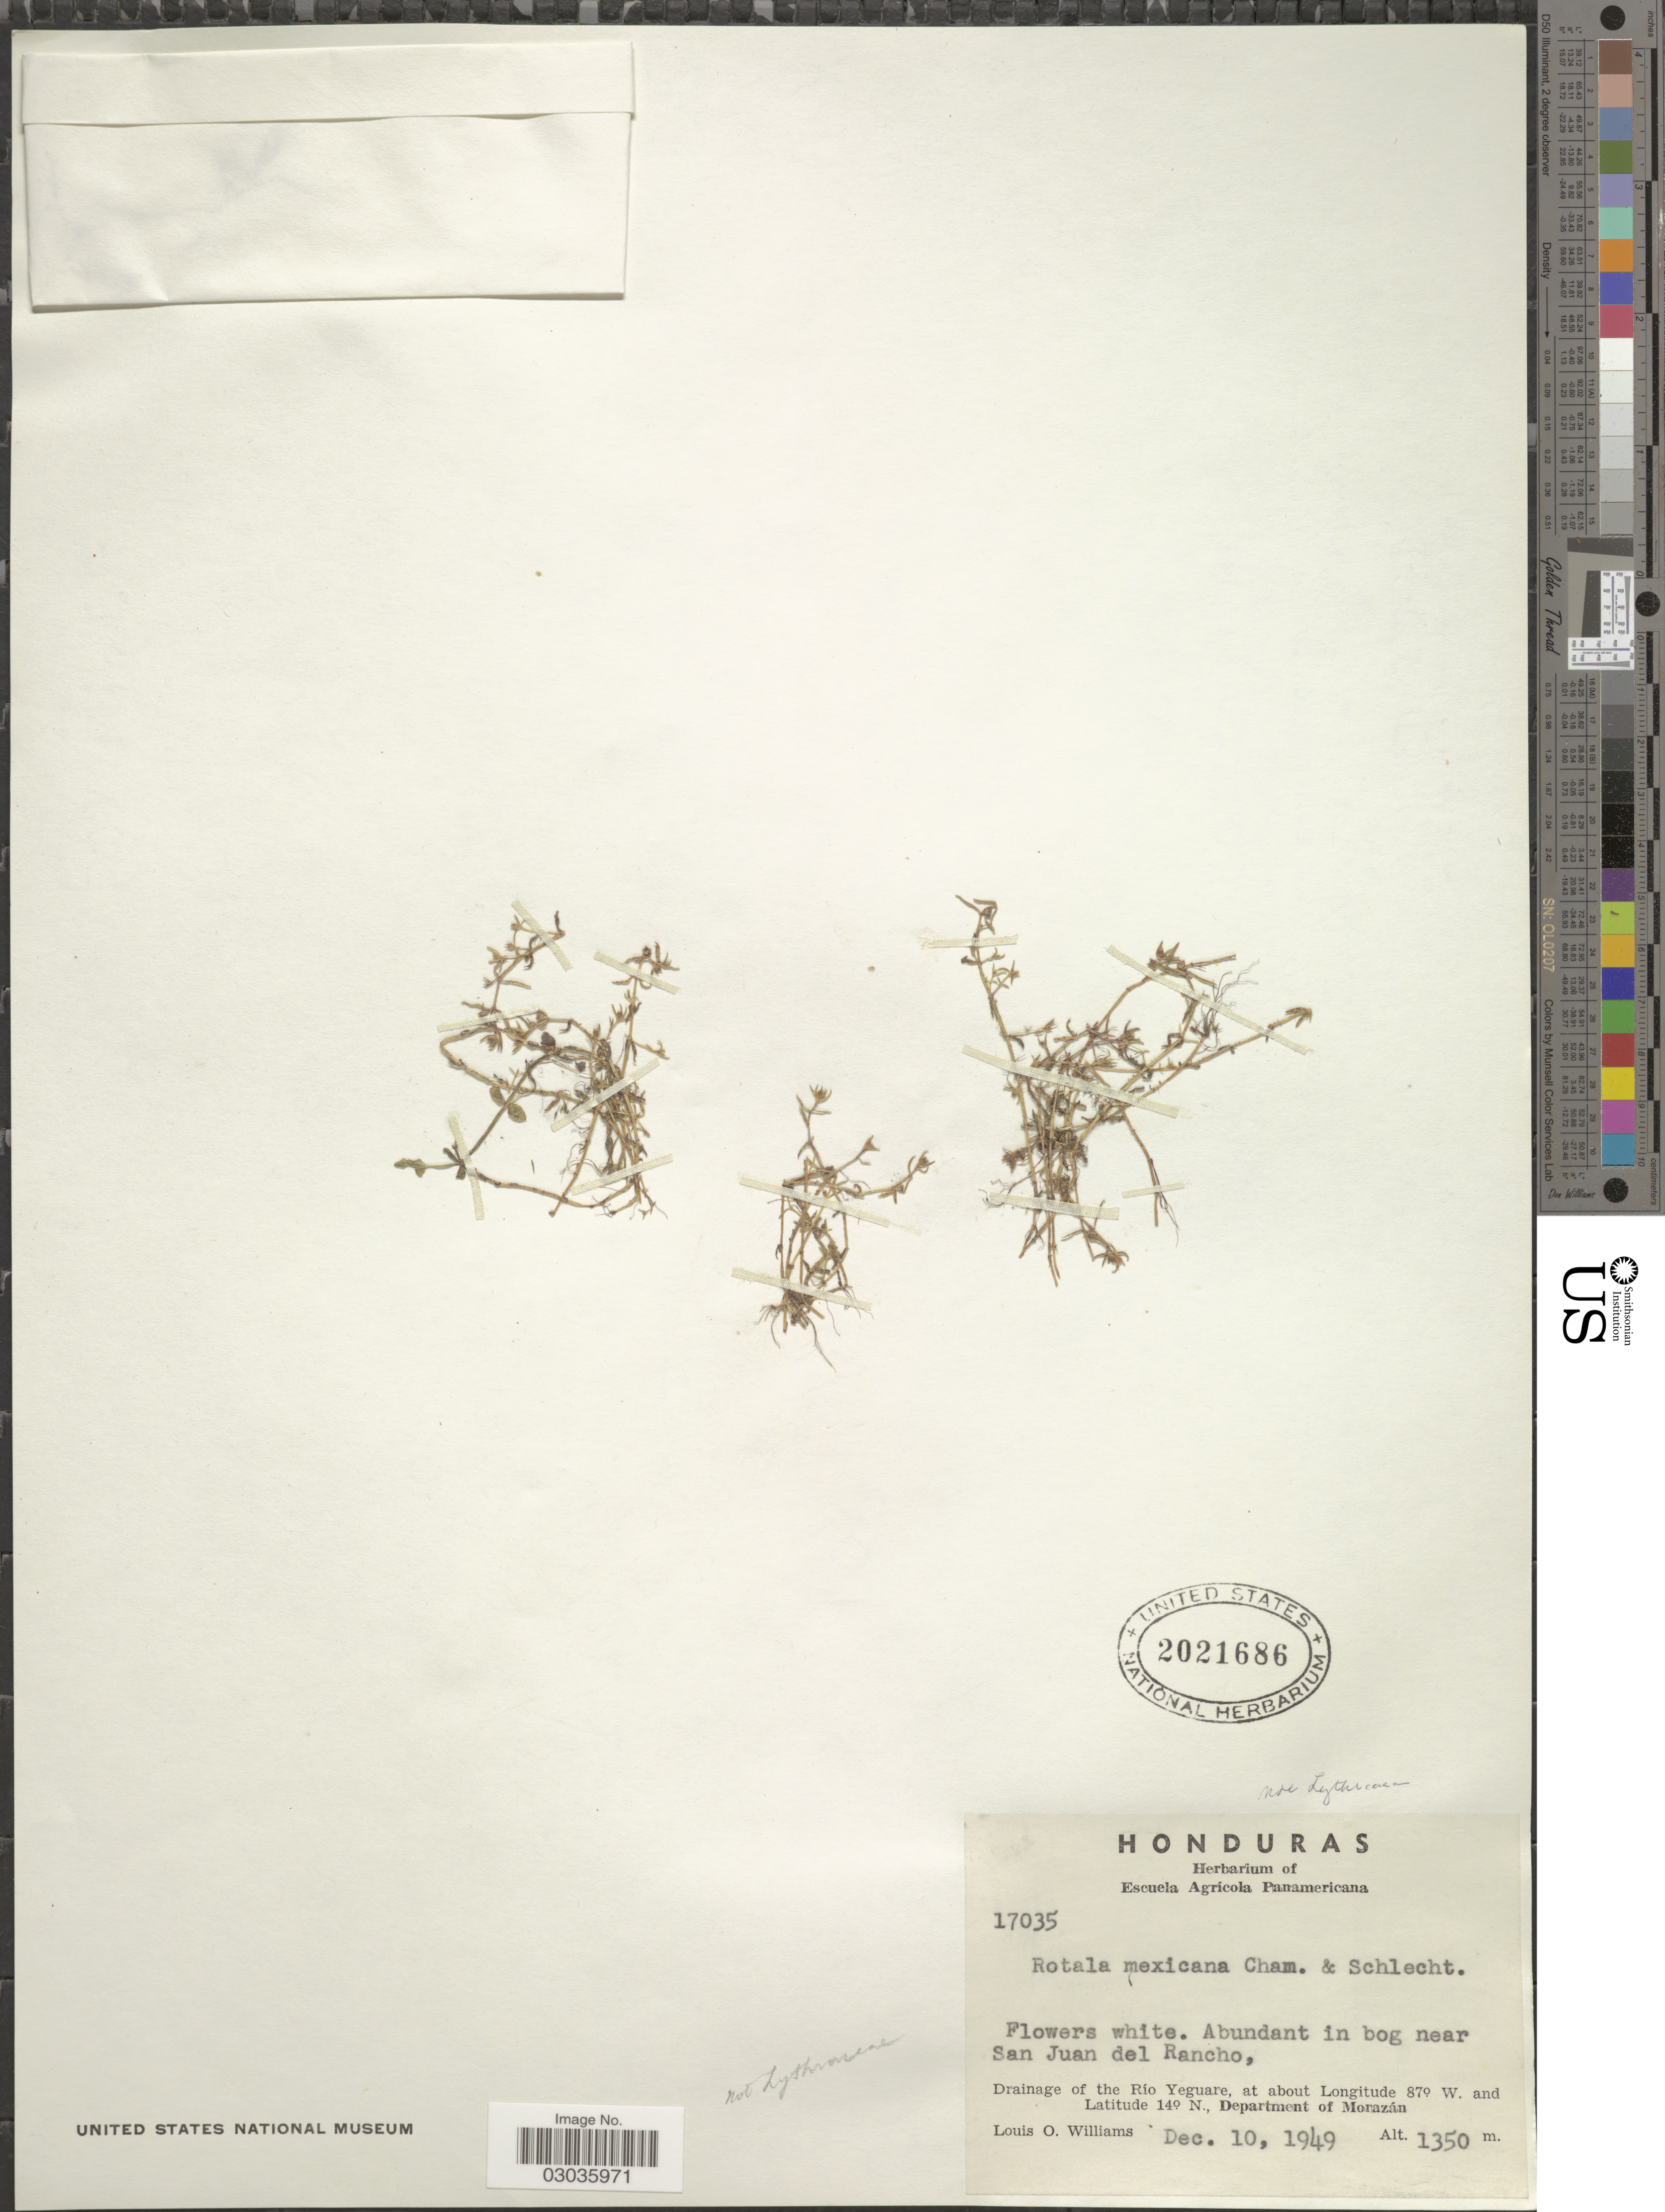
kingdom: Plantae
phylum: Tracheophyta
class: Magnoliopsida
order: Myrtales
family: Lythraceae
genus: Rotala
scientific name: Rotala mexicana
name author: Cham. & Schltdl.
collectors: L. O. Williams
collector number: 17035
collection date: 1949-12-10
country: Honduras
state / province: Fco. Morazán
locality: Abundant in bog near San Juan del Rancho, Drainage of the Río Yeguare, Department of Morazán.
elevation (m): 1350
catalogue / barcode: US 2021686